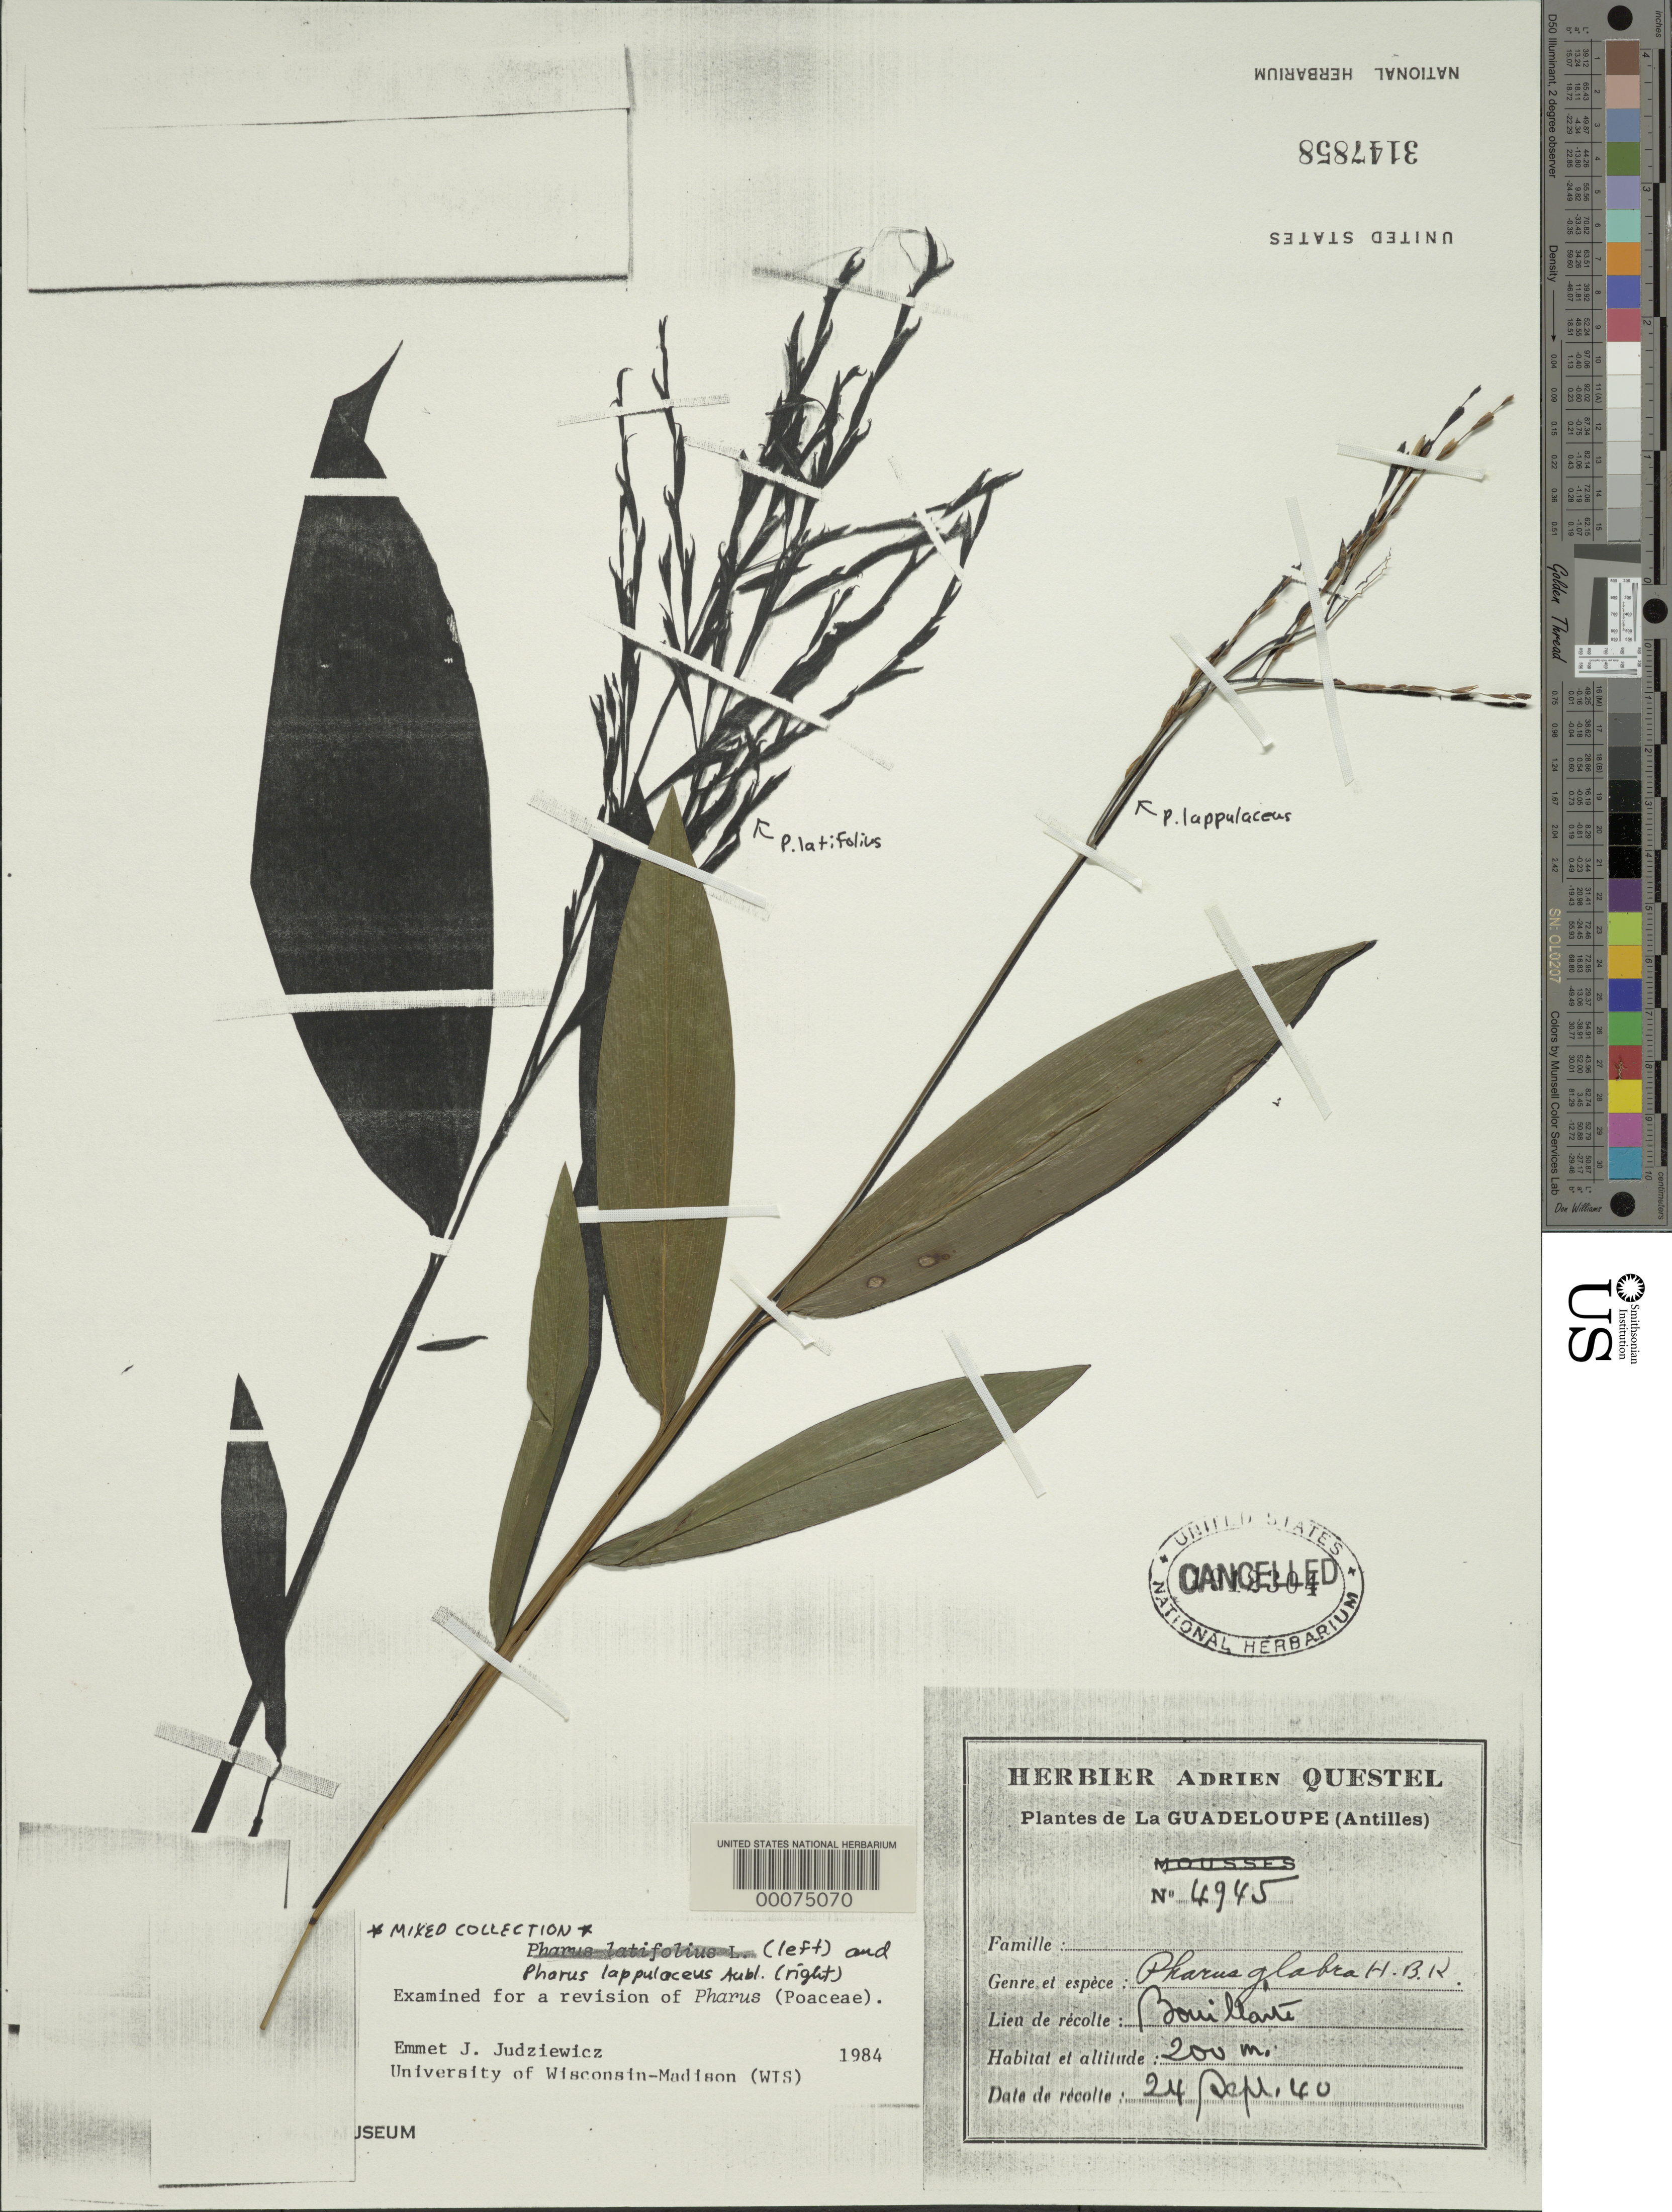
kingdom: Plantae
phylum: Tracheophyta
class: Liliopsida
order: Poales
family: Poaceae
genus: Pharus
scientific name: Pharus lappulaceus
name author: Aubl.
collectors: A. Questel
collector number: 4945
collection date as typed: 24 Sep 1940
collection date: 1940-09-24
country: Guadeloupe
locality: Bouillante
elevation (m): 200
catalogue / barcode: US 3147858